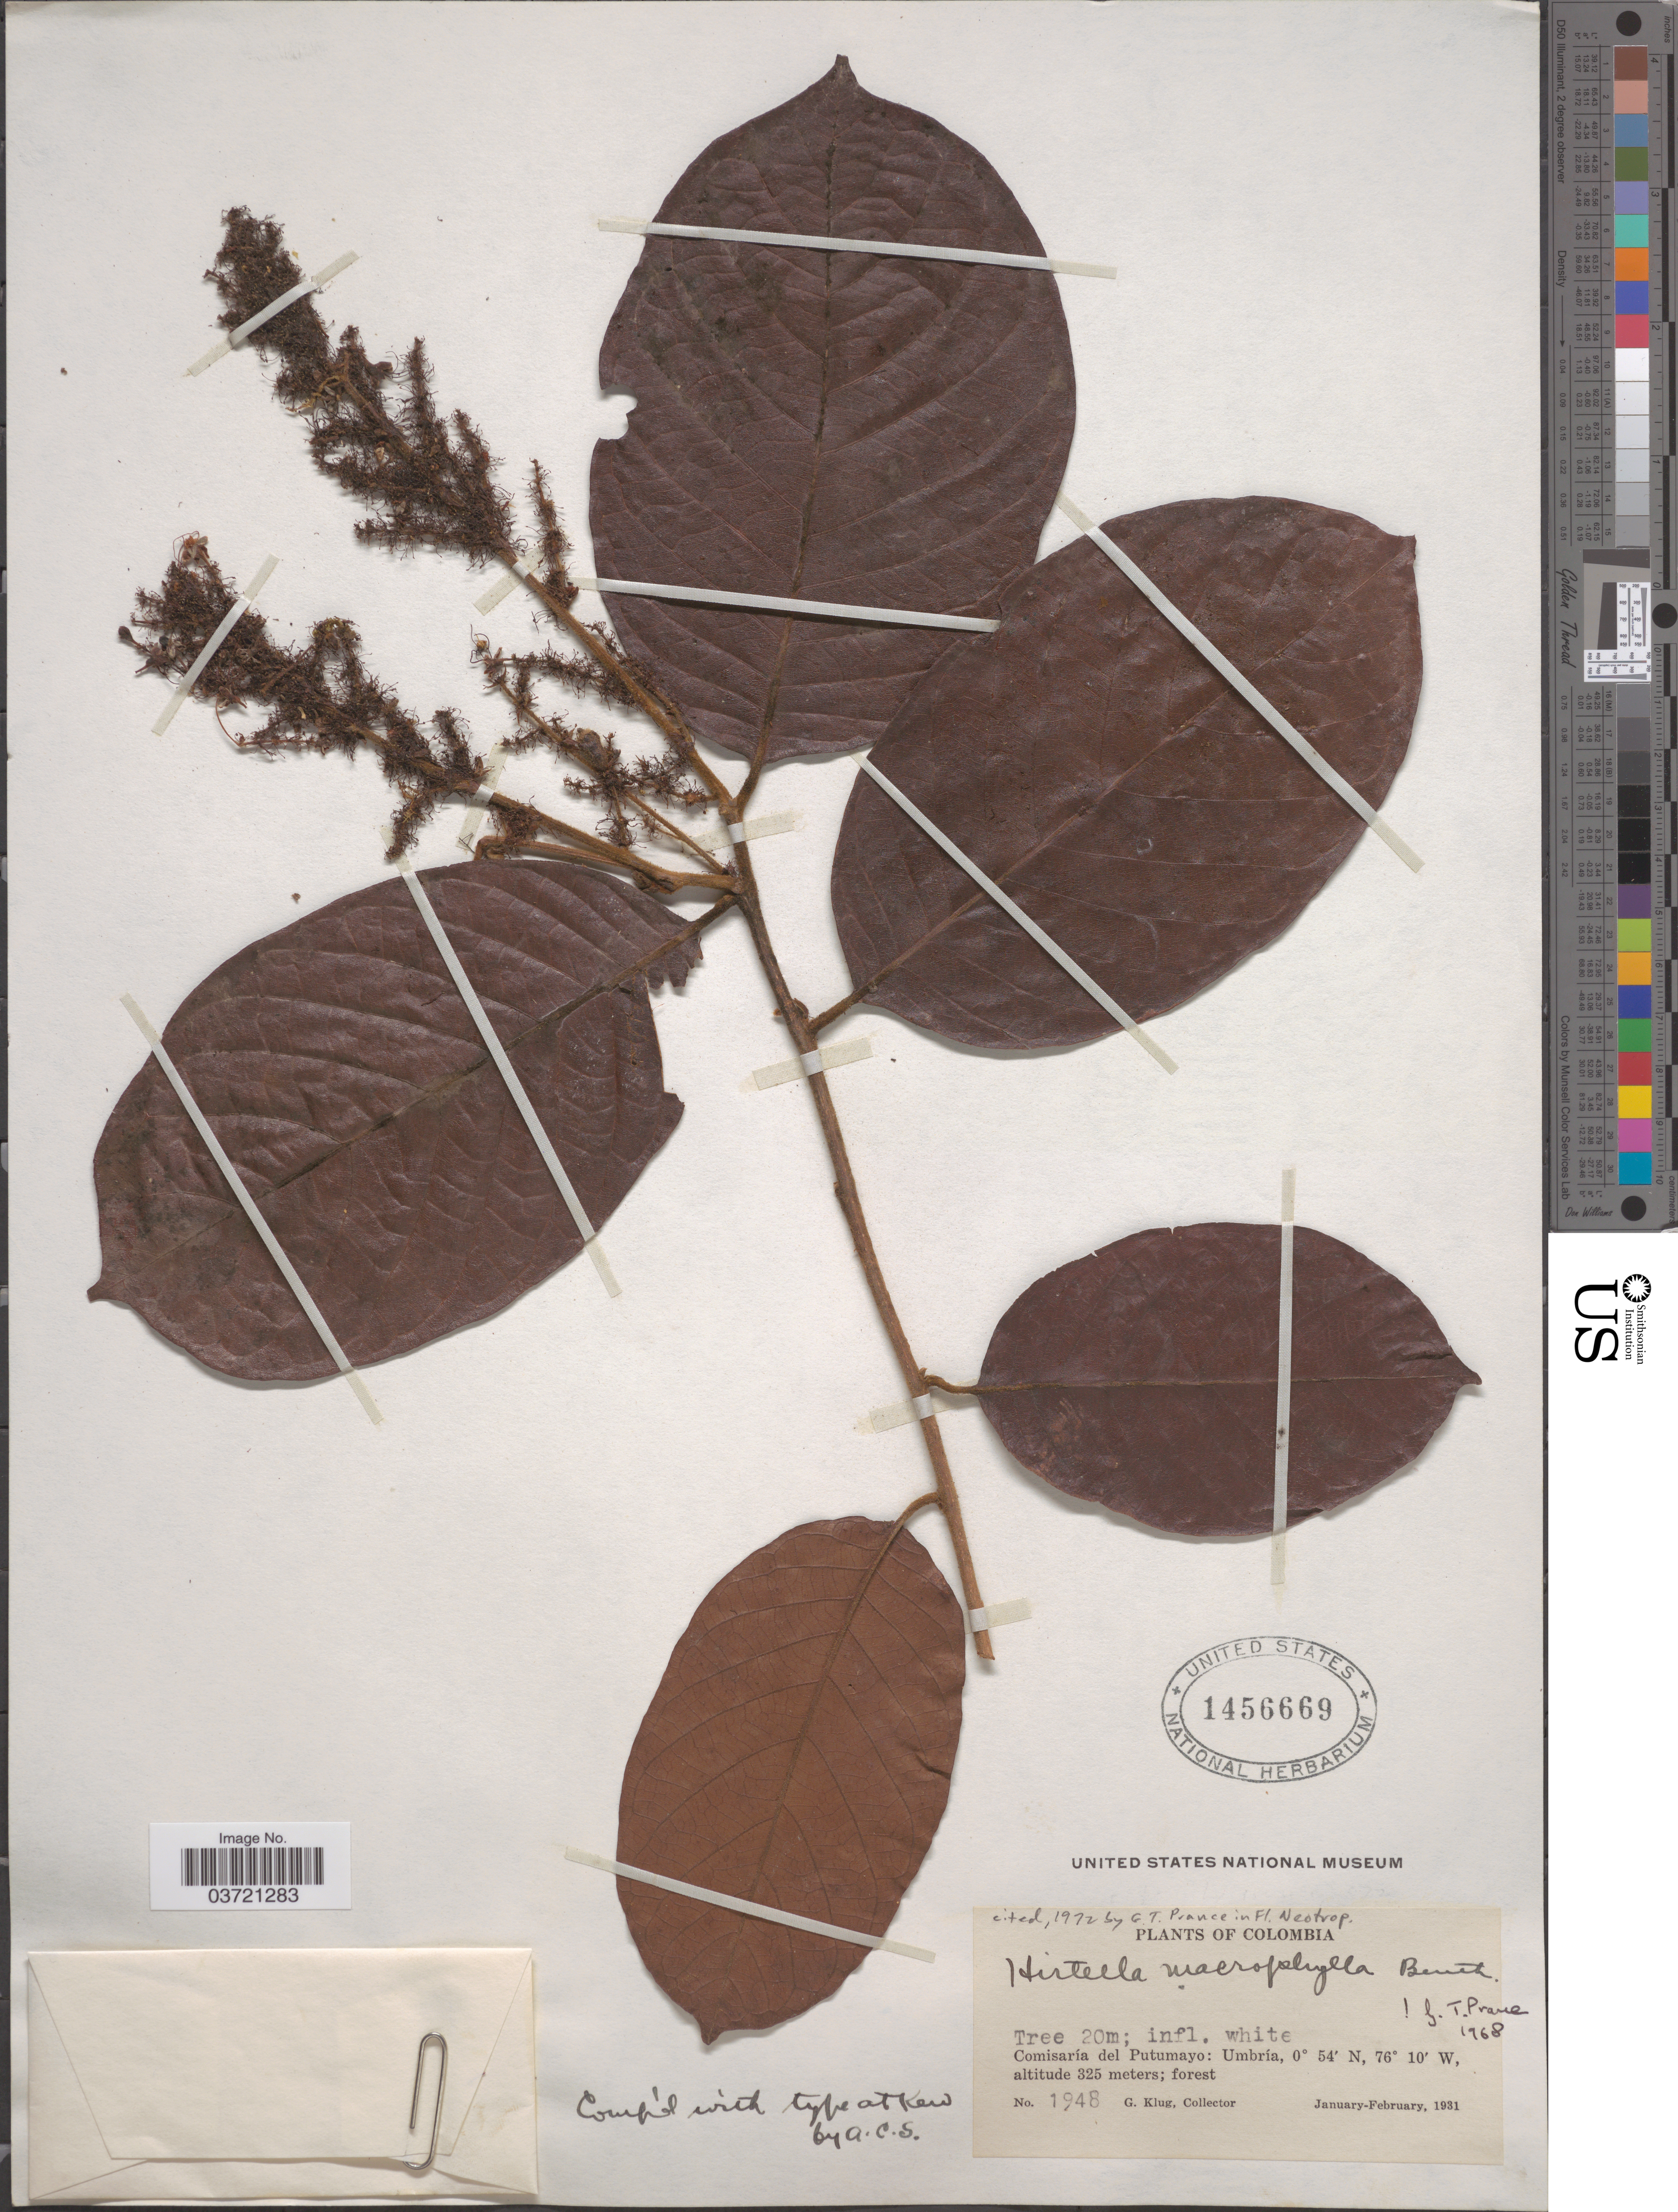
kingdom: Plantae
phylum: Tracheophyta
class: Magnoliopsida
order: Malpighiales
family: Chrysobalanaceae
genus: Hirtella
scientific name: Hirtella macrophylla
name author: Benth. ex Hook. f.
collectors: G. Klug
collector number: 1948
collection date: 1931-01/1931-02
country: Colombia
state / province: Putumayo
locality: Comisaría del Putumayo: Umbría.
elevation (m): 325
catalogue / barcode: US 1456669